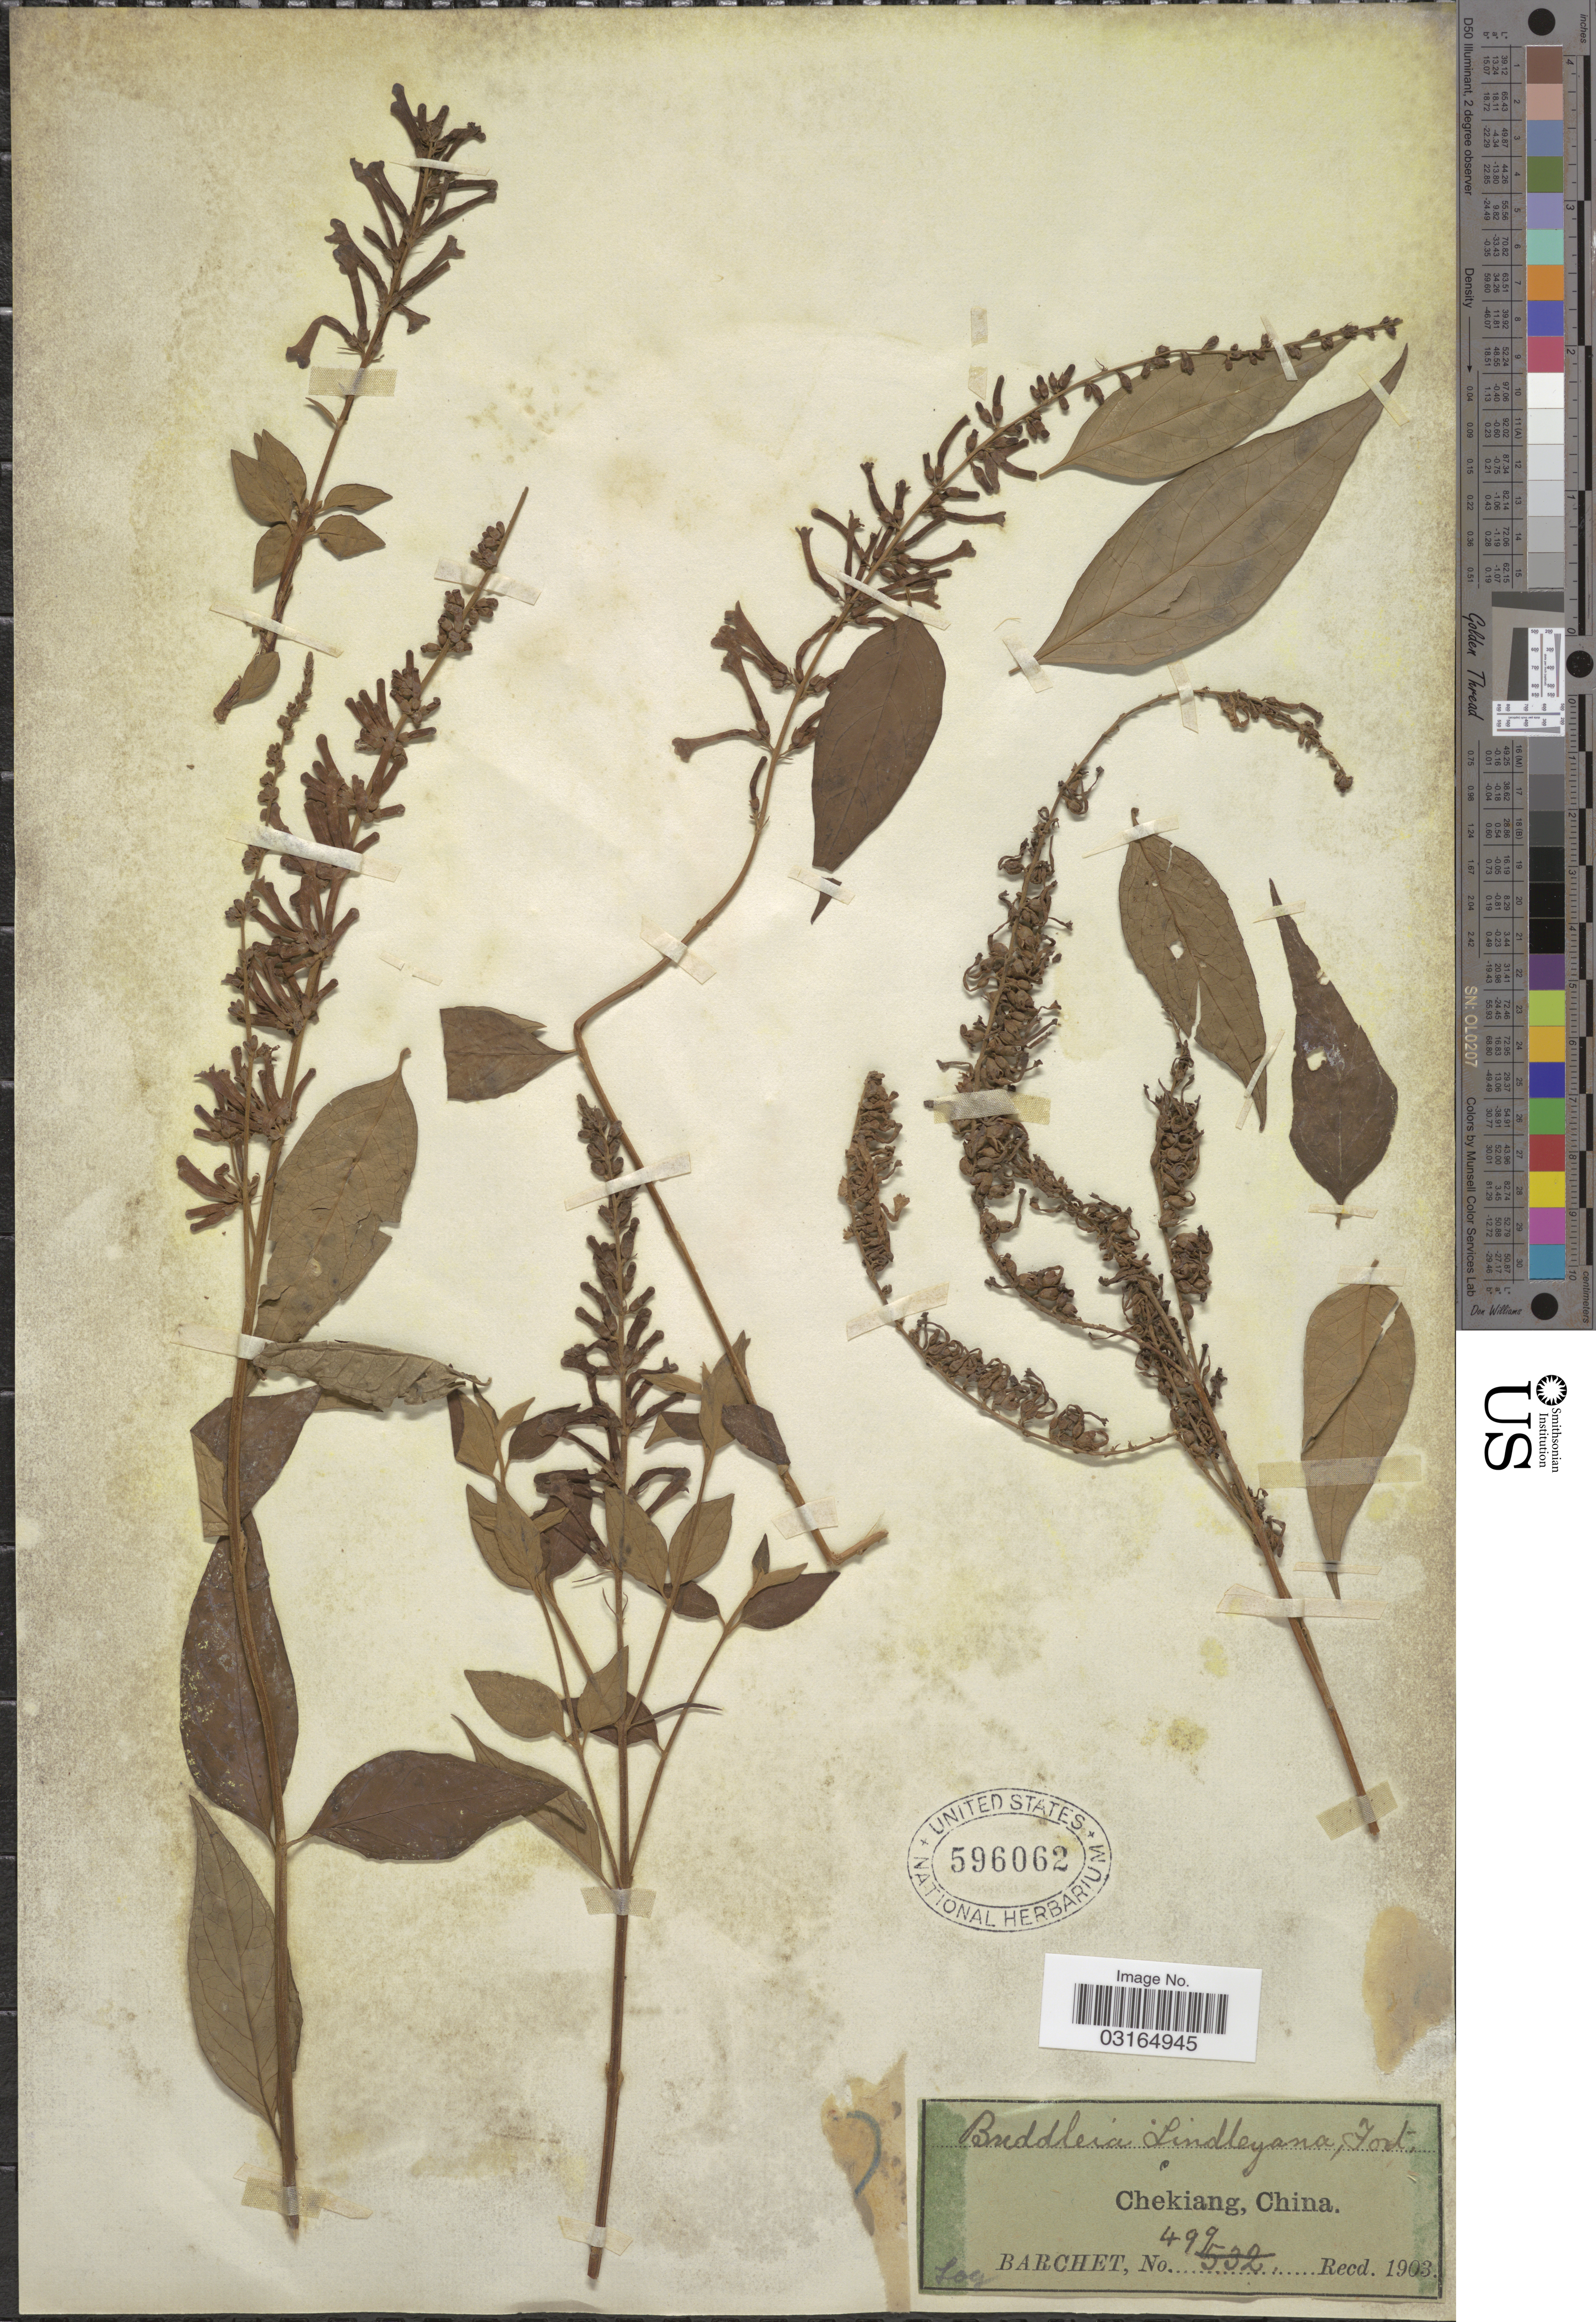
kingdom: Plantae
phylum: Tracheophyta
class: Magnoliopsida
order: Lamiales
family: Scrophulariaceae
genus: Buddleja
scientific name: Buddleja lindleyana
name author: Fortune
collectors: S. P. Barchet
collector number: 499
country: China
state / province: Zhejiang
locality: Chekiang.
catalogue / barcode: US 596062